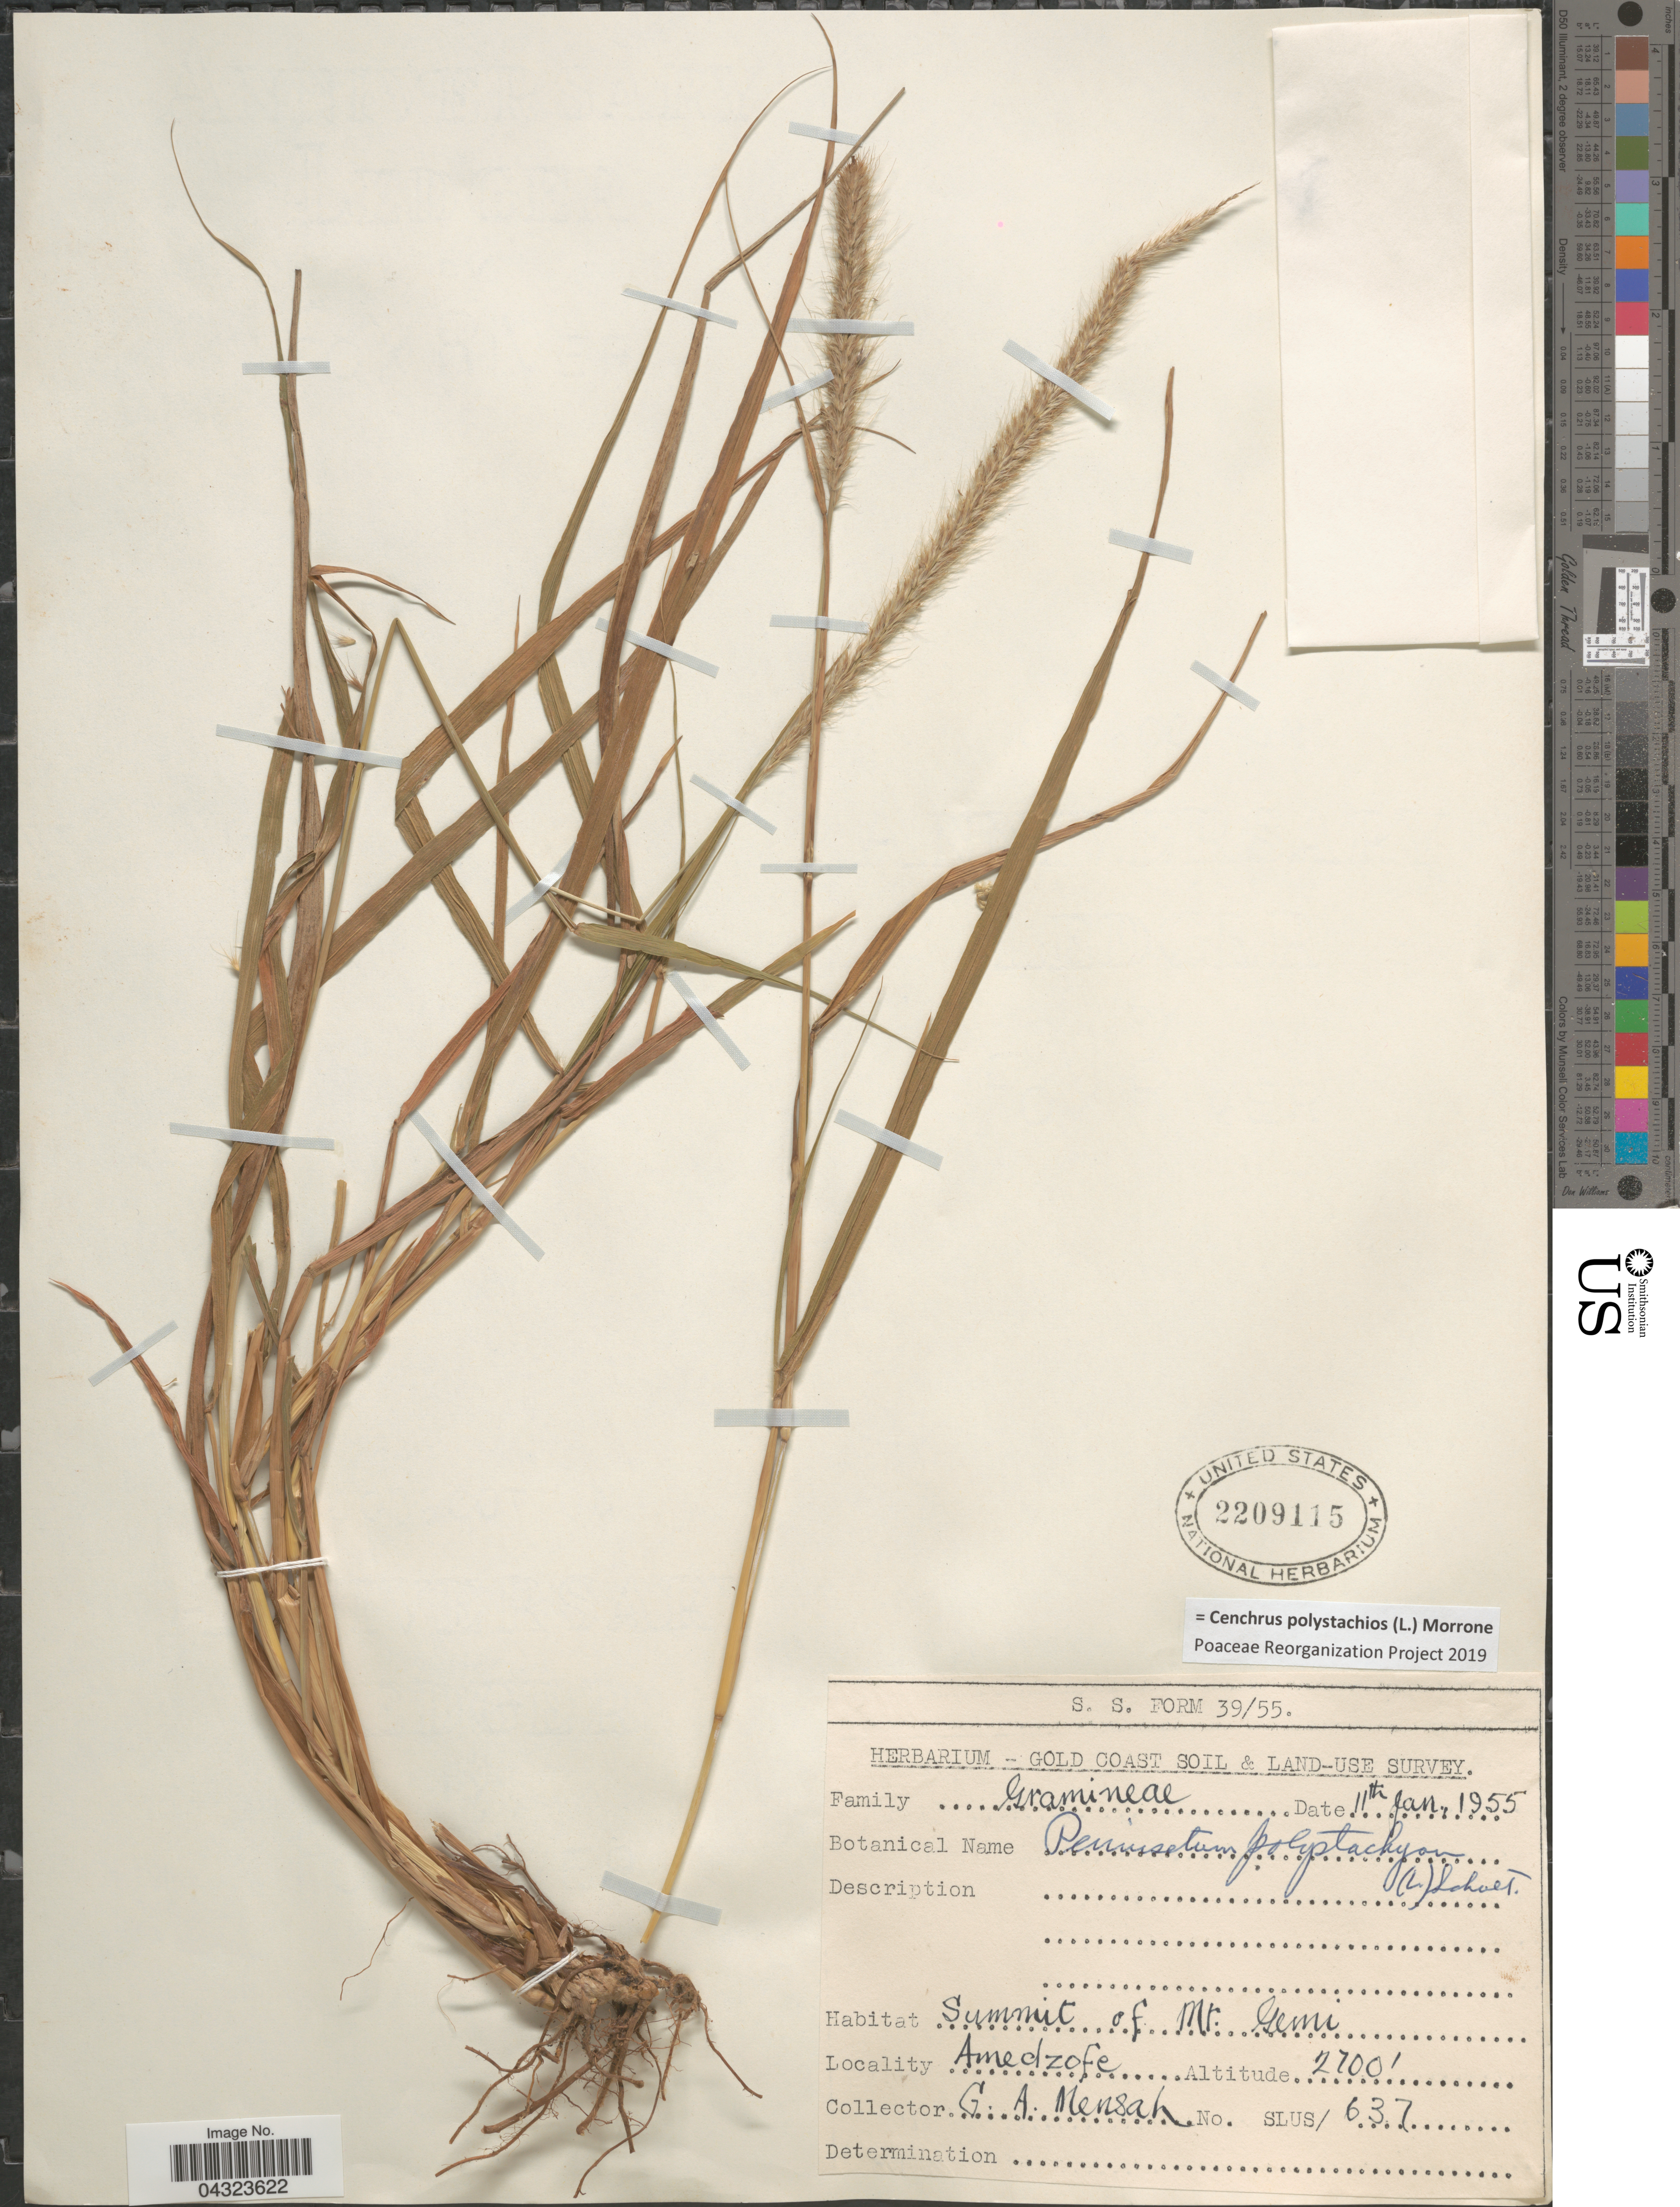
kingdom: Plantae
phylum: Tracheophyta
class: Liliopsida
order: Poales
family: Poaceae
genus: Cenchrus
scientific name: Cenchrus polystachios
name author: (L.) Morrone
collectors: G. Mensah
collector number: SLUS/637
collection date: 1955-01-11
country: Ghana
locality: Gold Coast Soil & Land-Use Survey. Summit of Mt. Gemi. Amedzofe.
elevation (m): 823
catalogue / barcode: US 2209115